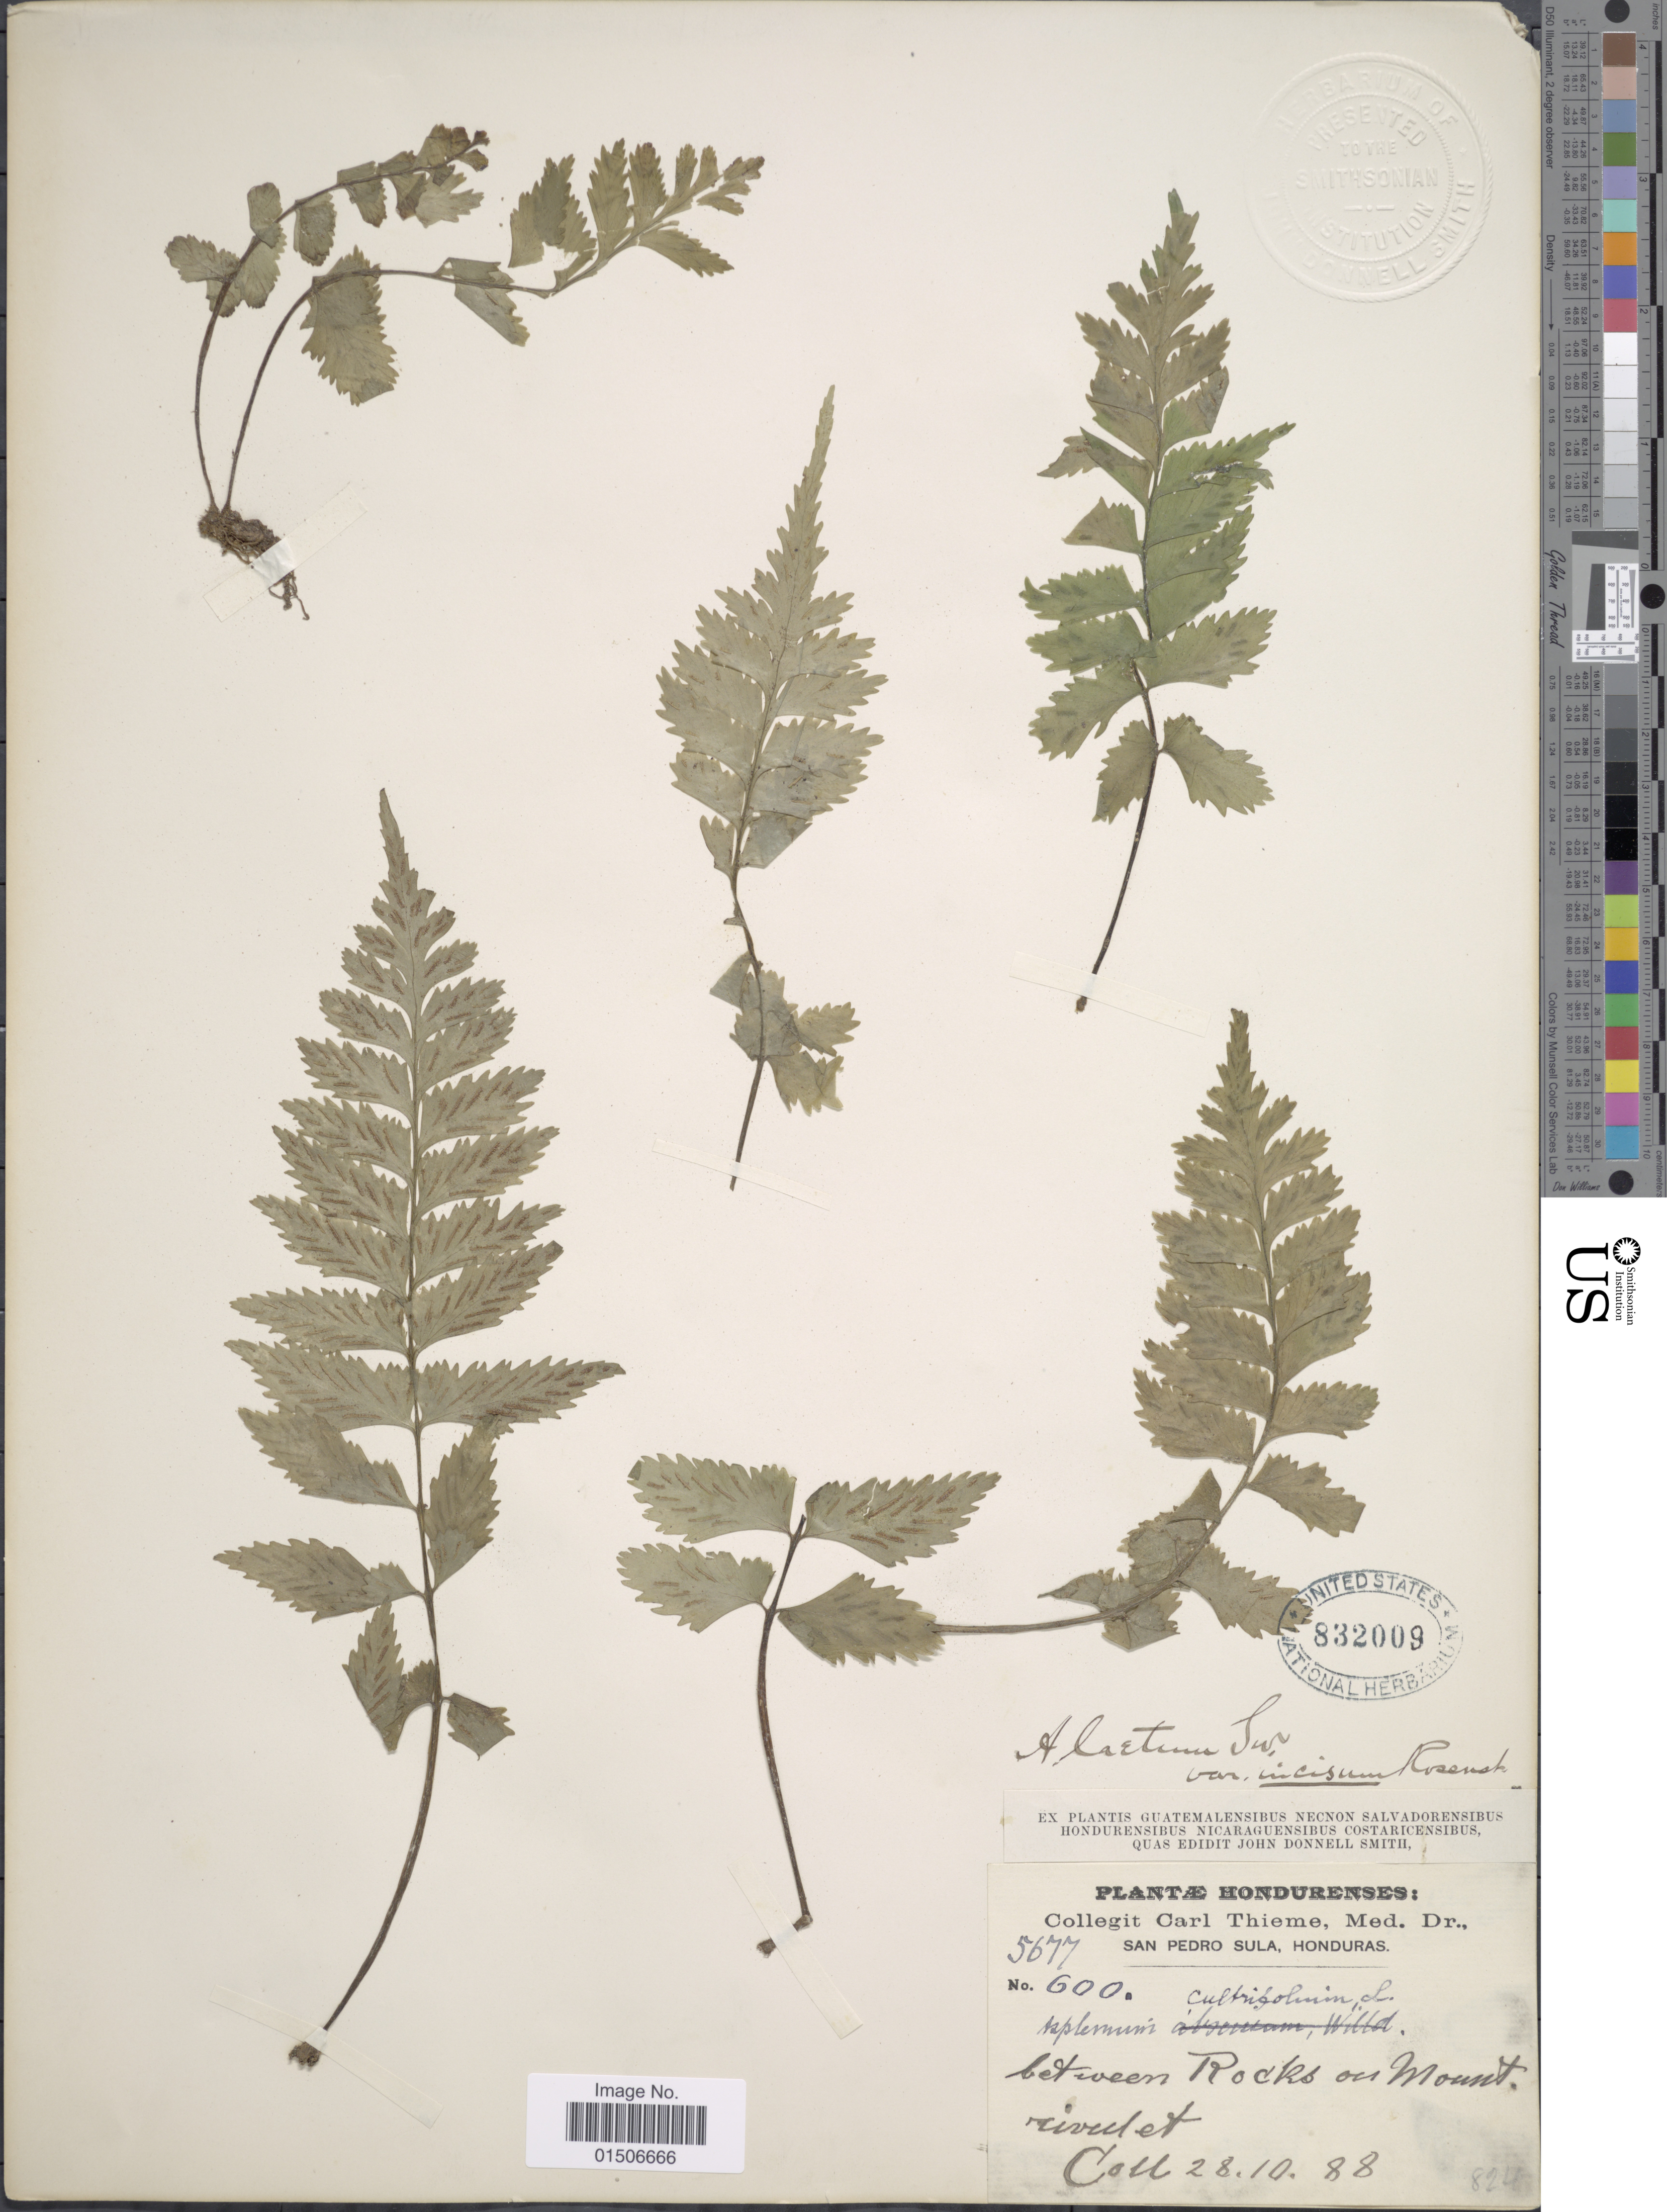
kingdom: Plantae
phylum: Tracheophyta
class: Polypodiopsida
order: Polypodiales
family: Aspleniaceae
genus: Asplenium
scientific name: Asplenium hoffmannii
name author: Hieron.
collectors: C. Thieme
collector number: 5677/600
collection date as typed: Transcribed d/m/y: 28/10/88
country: Honduras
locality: San Pedro Sula, between Rocks on Mount rivulet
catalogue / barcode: US 832009